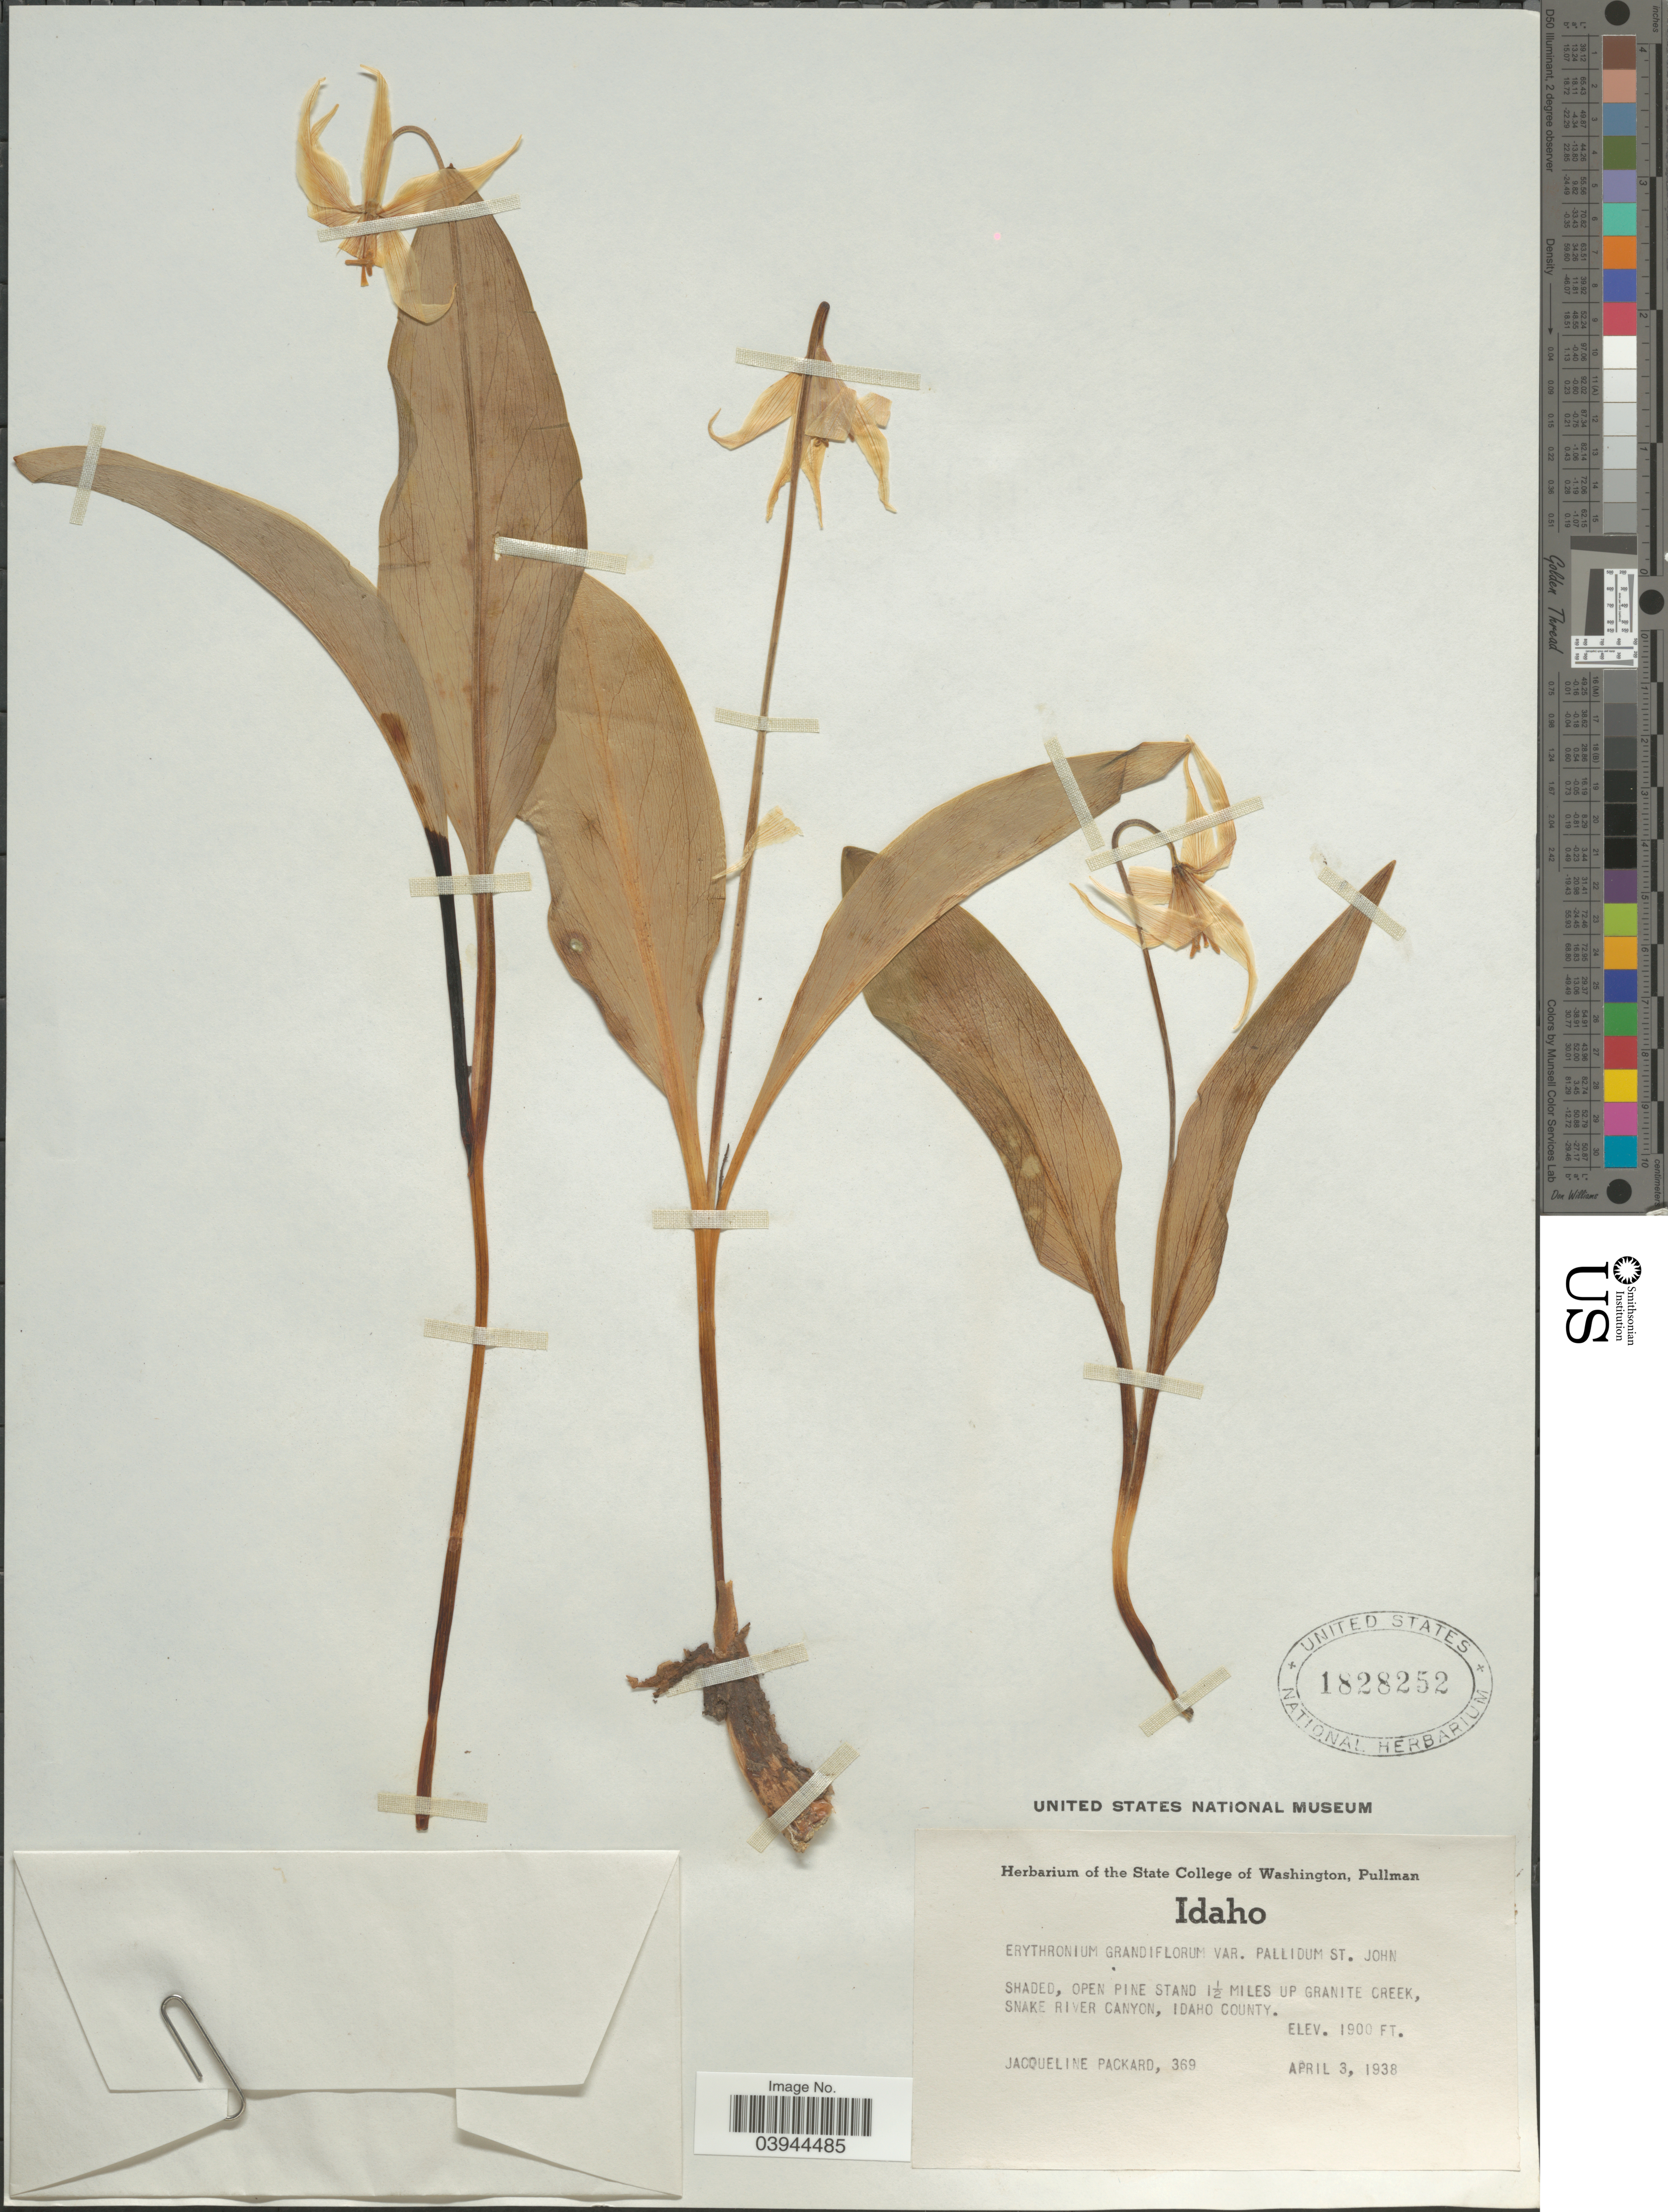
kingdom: Plantae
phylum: Tracheophyta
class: Liliopsida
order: Liliales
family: Liliaceae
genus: Erythronium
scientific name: Erythronium grandiflorum var. pallidum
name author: H. St. John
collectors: J. Packard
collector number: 369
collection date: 1938-04-03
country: United States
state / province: Idaho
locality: Shaded, open pine stand 1½ miles up Granite Creek, Snake River Canyon, Idaho County.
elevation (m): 579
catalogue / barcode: US 1828252